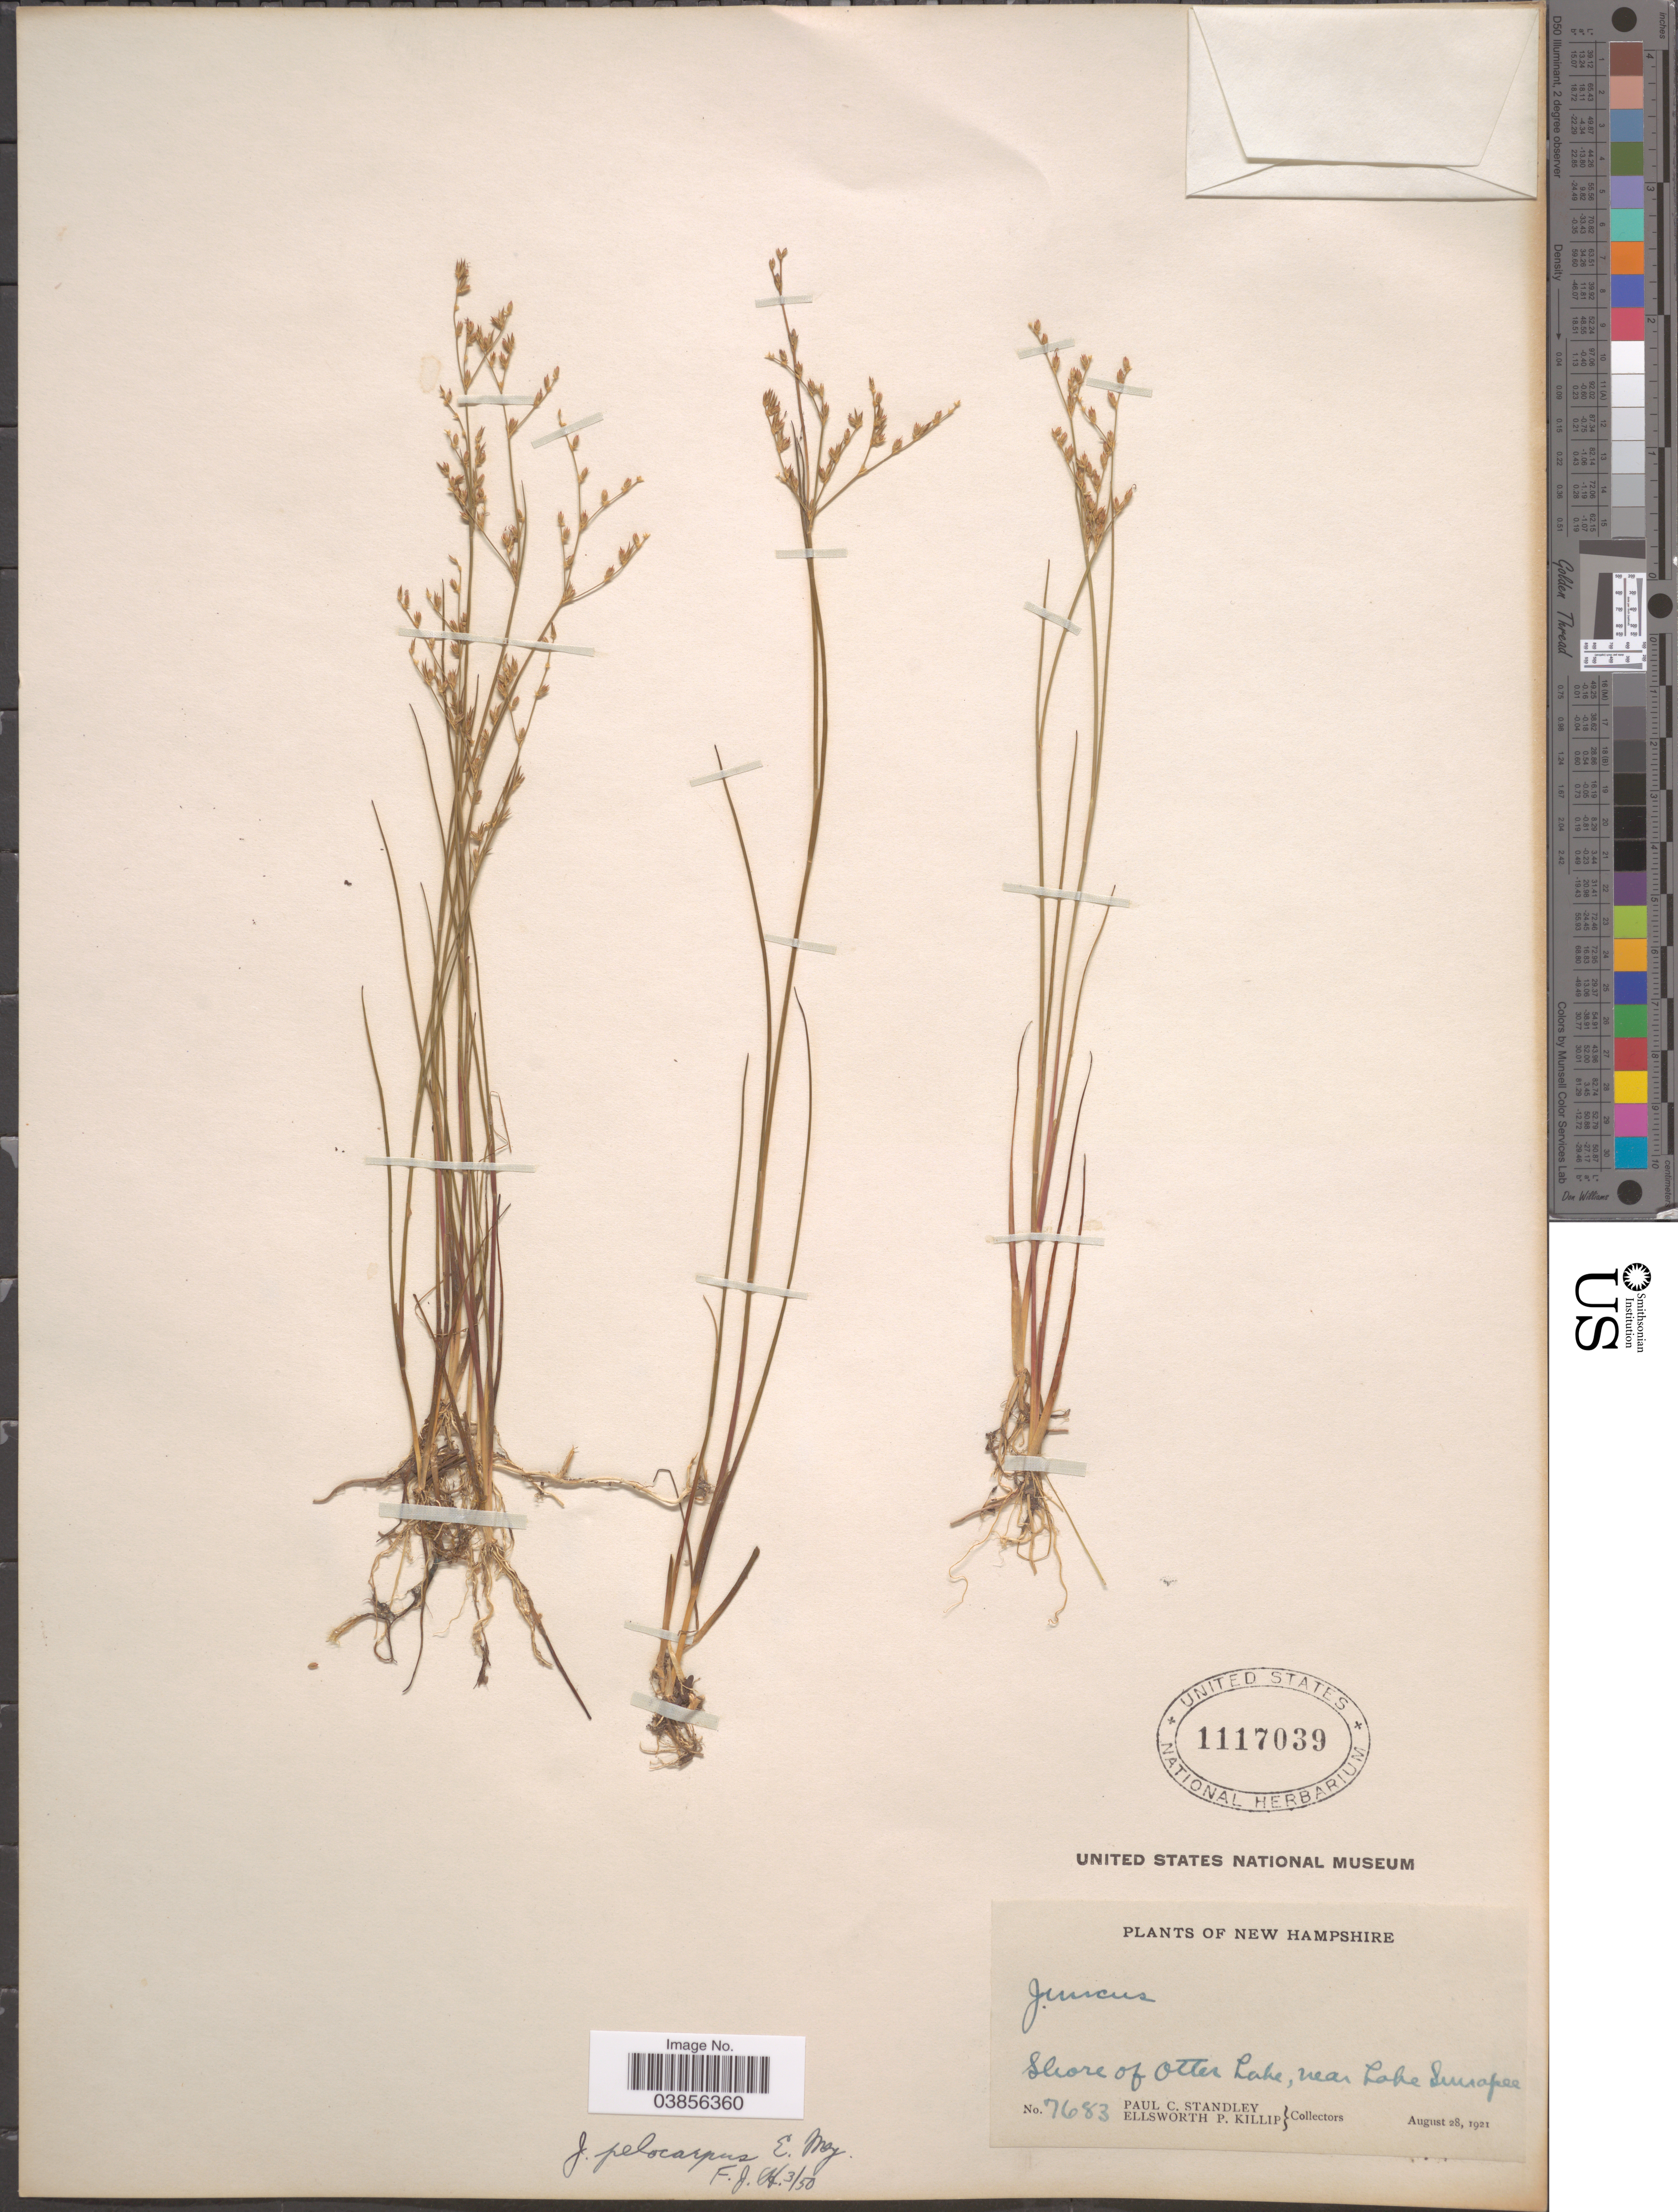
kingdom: Plantae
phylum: Tracheophyta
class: Liliopsida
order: Poales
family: Juncaceae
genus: Juncus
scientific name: Juncus pelocarpus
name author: E. Mey.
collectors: P. C. Standley & E. P. Killip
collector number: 7683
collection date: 1921-08-28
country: United States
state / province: New Hampshire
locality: Shore of Otter Lake, near Lake Sunapee.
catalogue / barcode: US 1117039